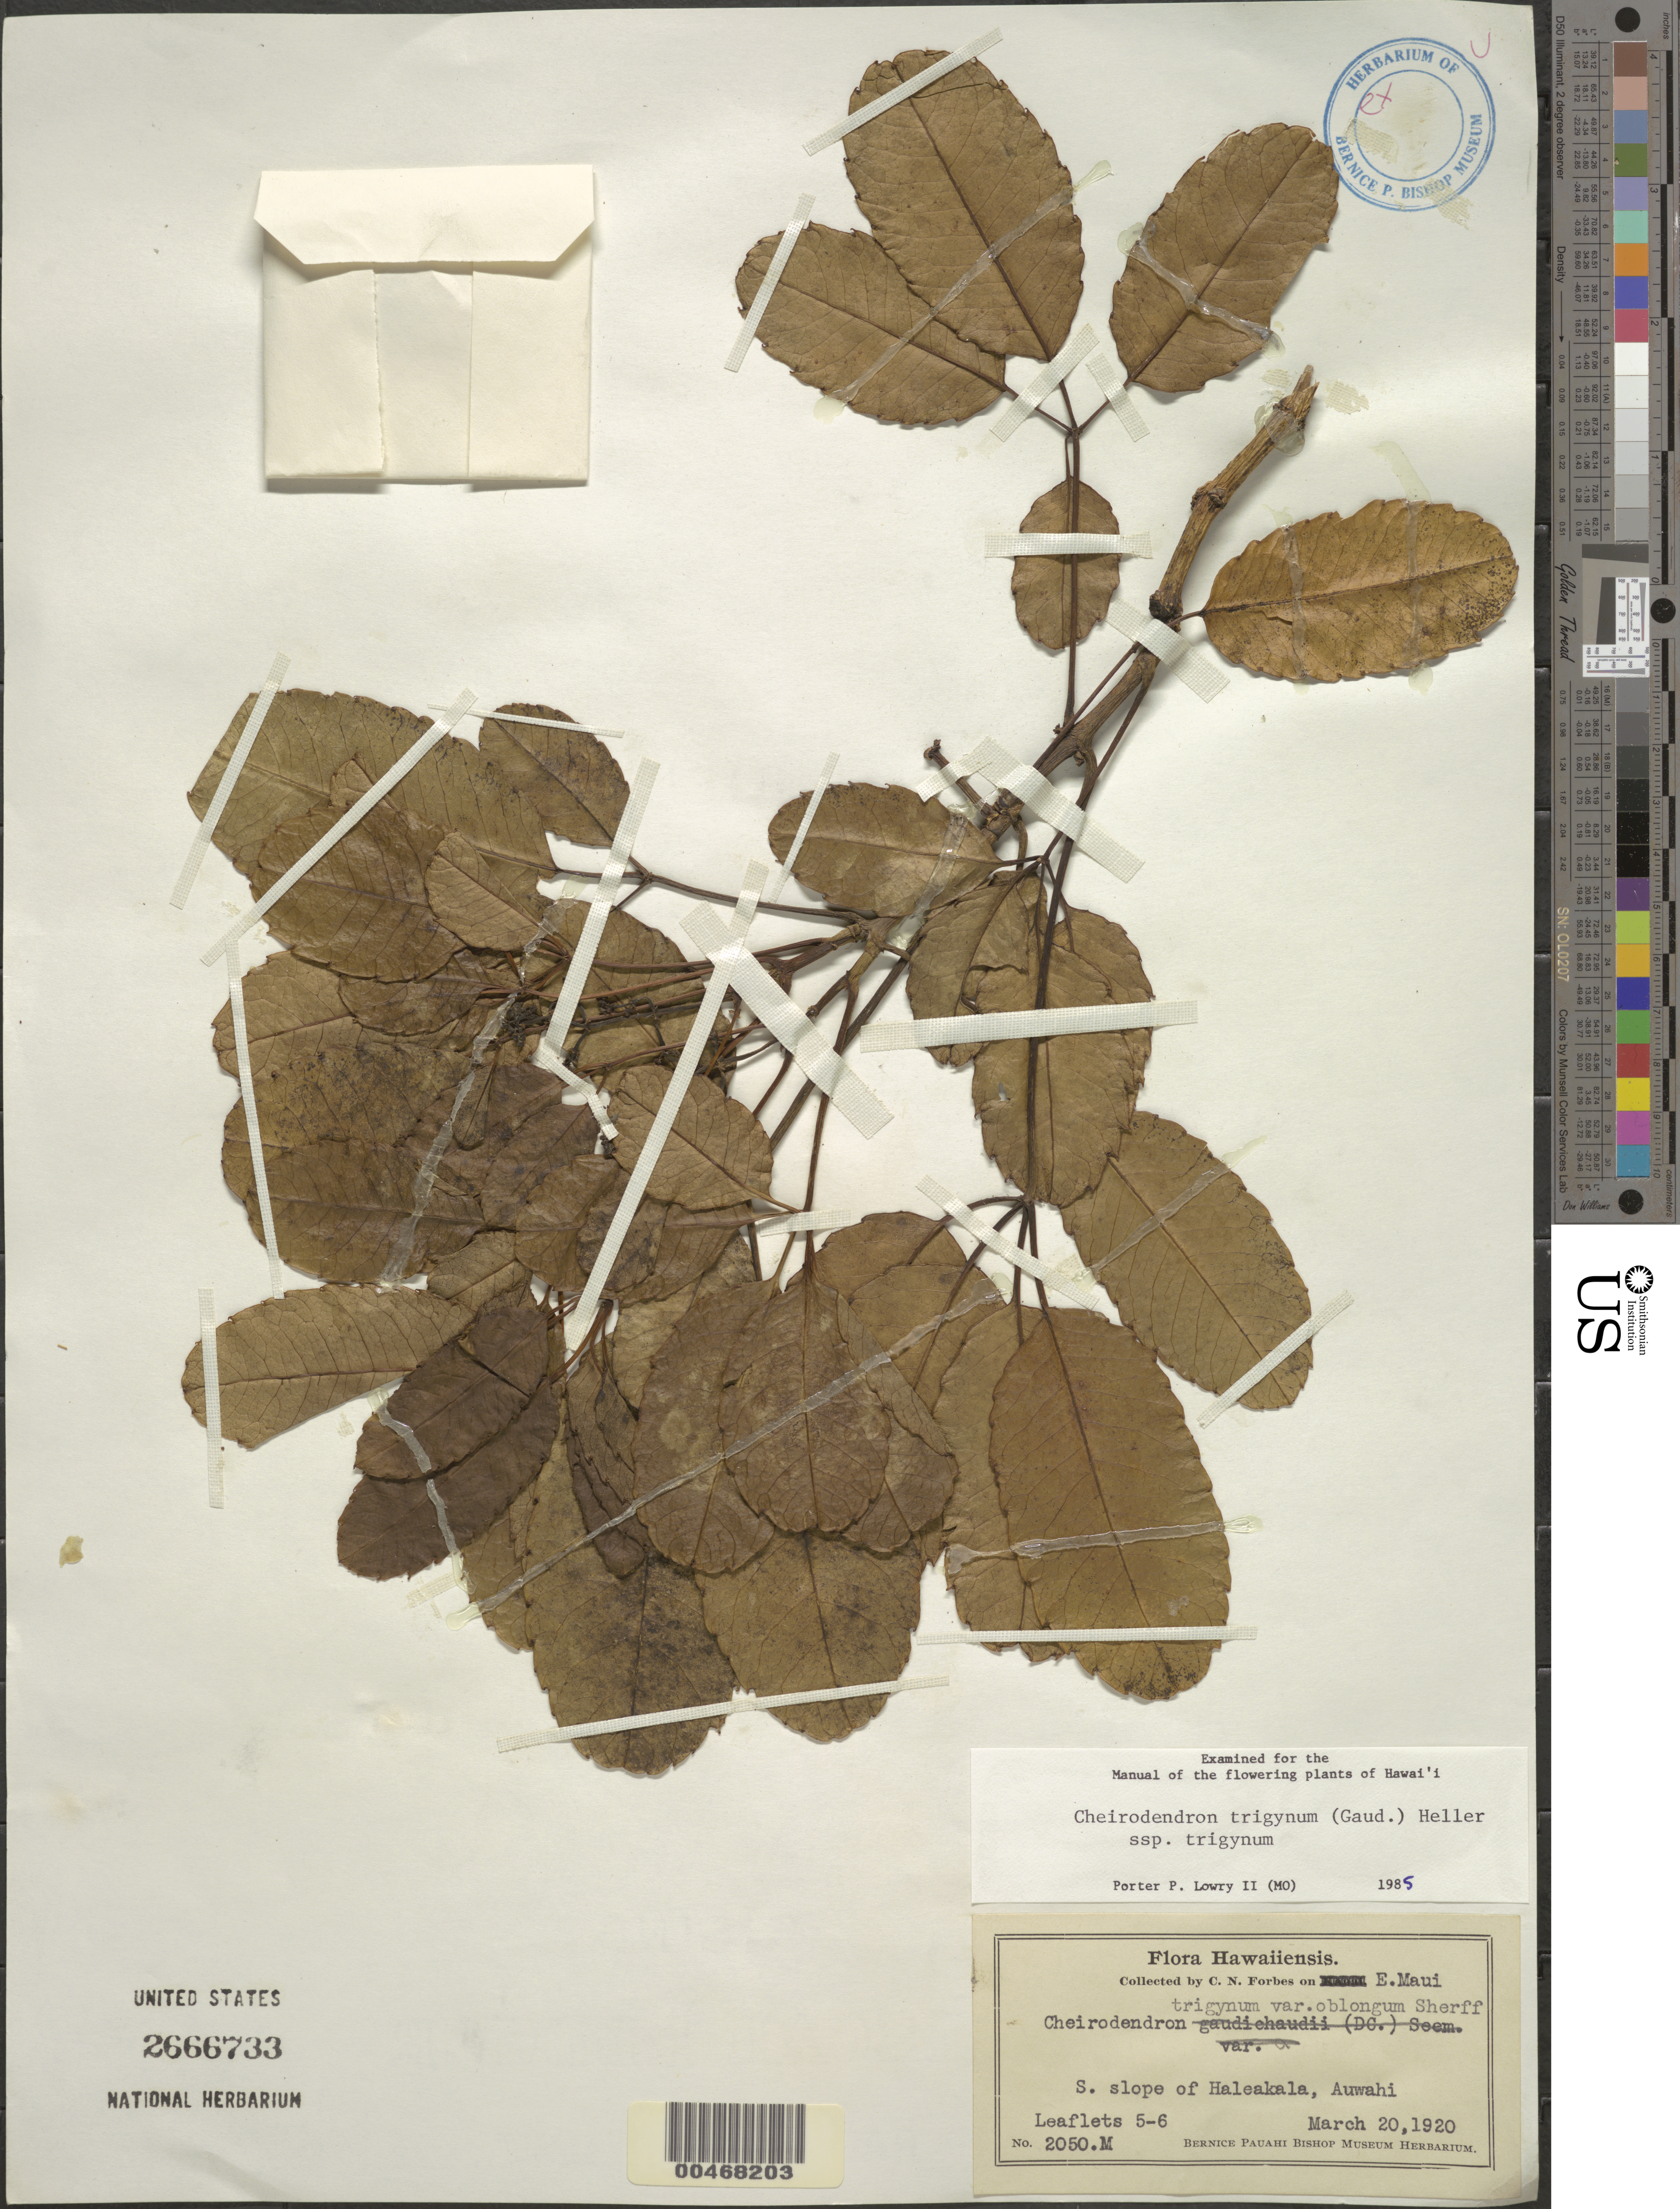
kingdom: Plantae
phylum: Tracheophyta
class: Magnoliopsida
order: Apiales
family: Araliaceae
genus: Cheirodendron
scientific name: Cheirodendron trigynum subsp. trigynum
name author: (Gaudich.) A. Heller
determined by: Lowry, P. P., (MO), Missouri Botanical Garden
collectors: C. N. Forbes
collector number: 2050.M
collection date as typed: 20 Mar 1920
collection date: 1920-03-20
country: United States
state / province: Hawaii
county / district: Maui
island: Maui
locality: E Maui, S slope of Haleakala, Auwahi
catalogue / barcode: US 2666733